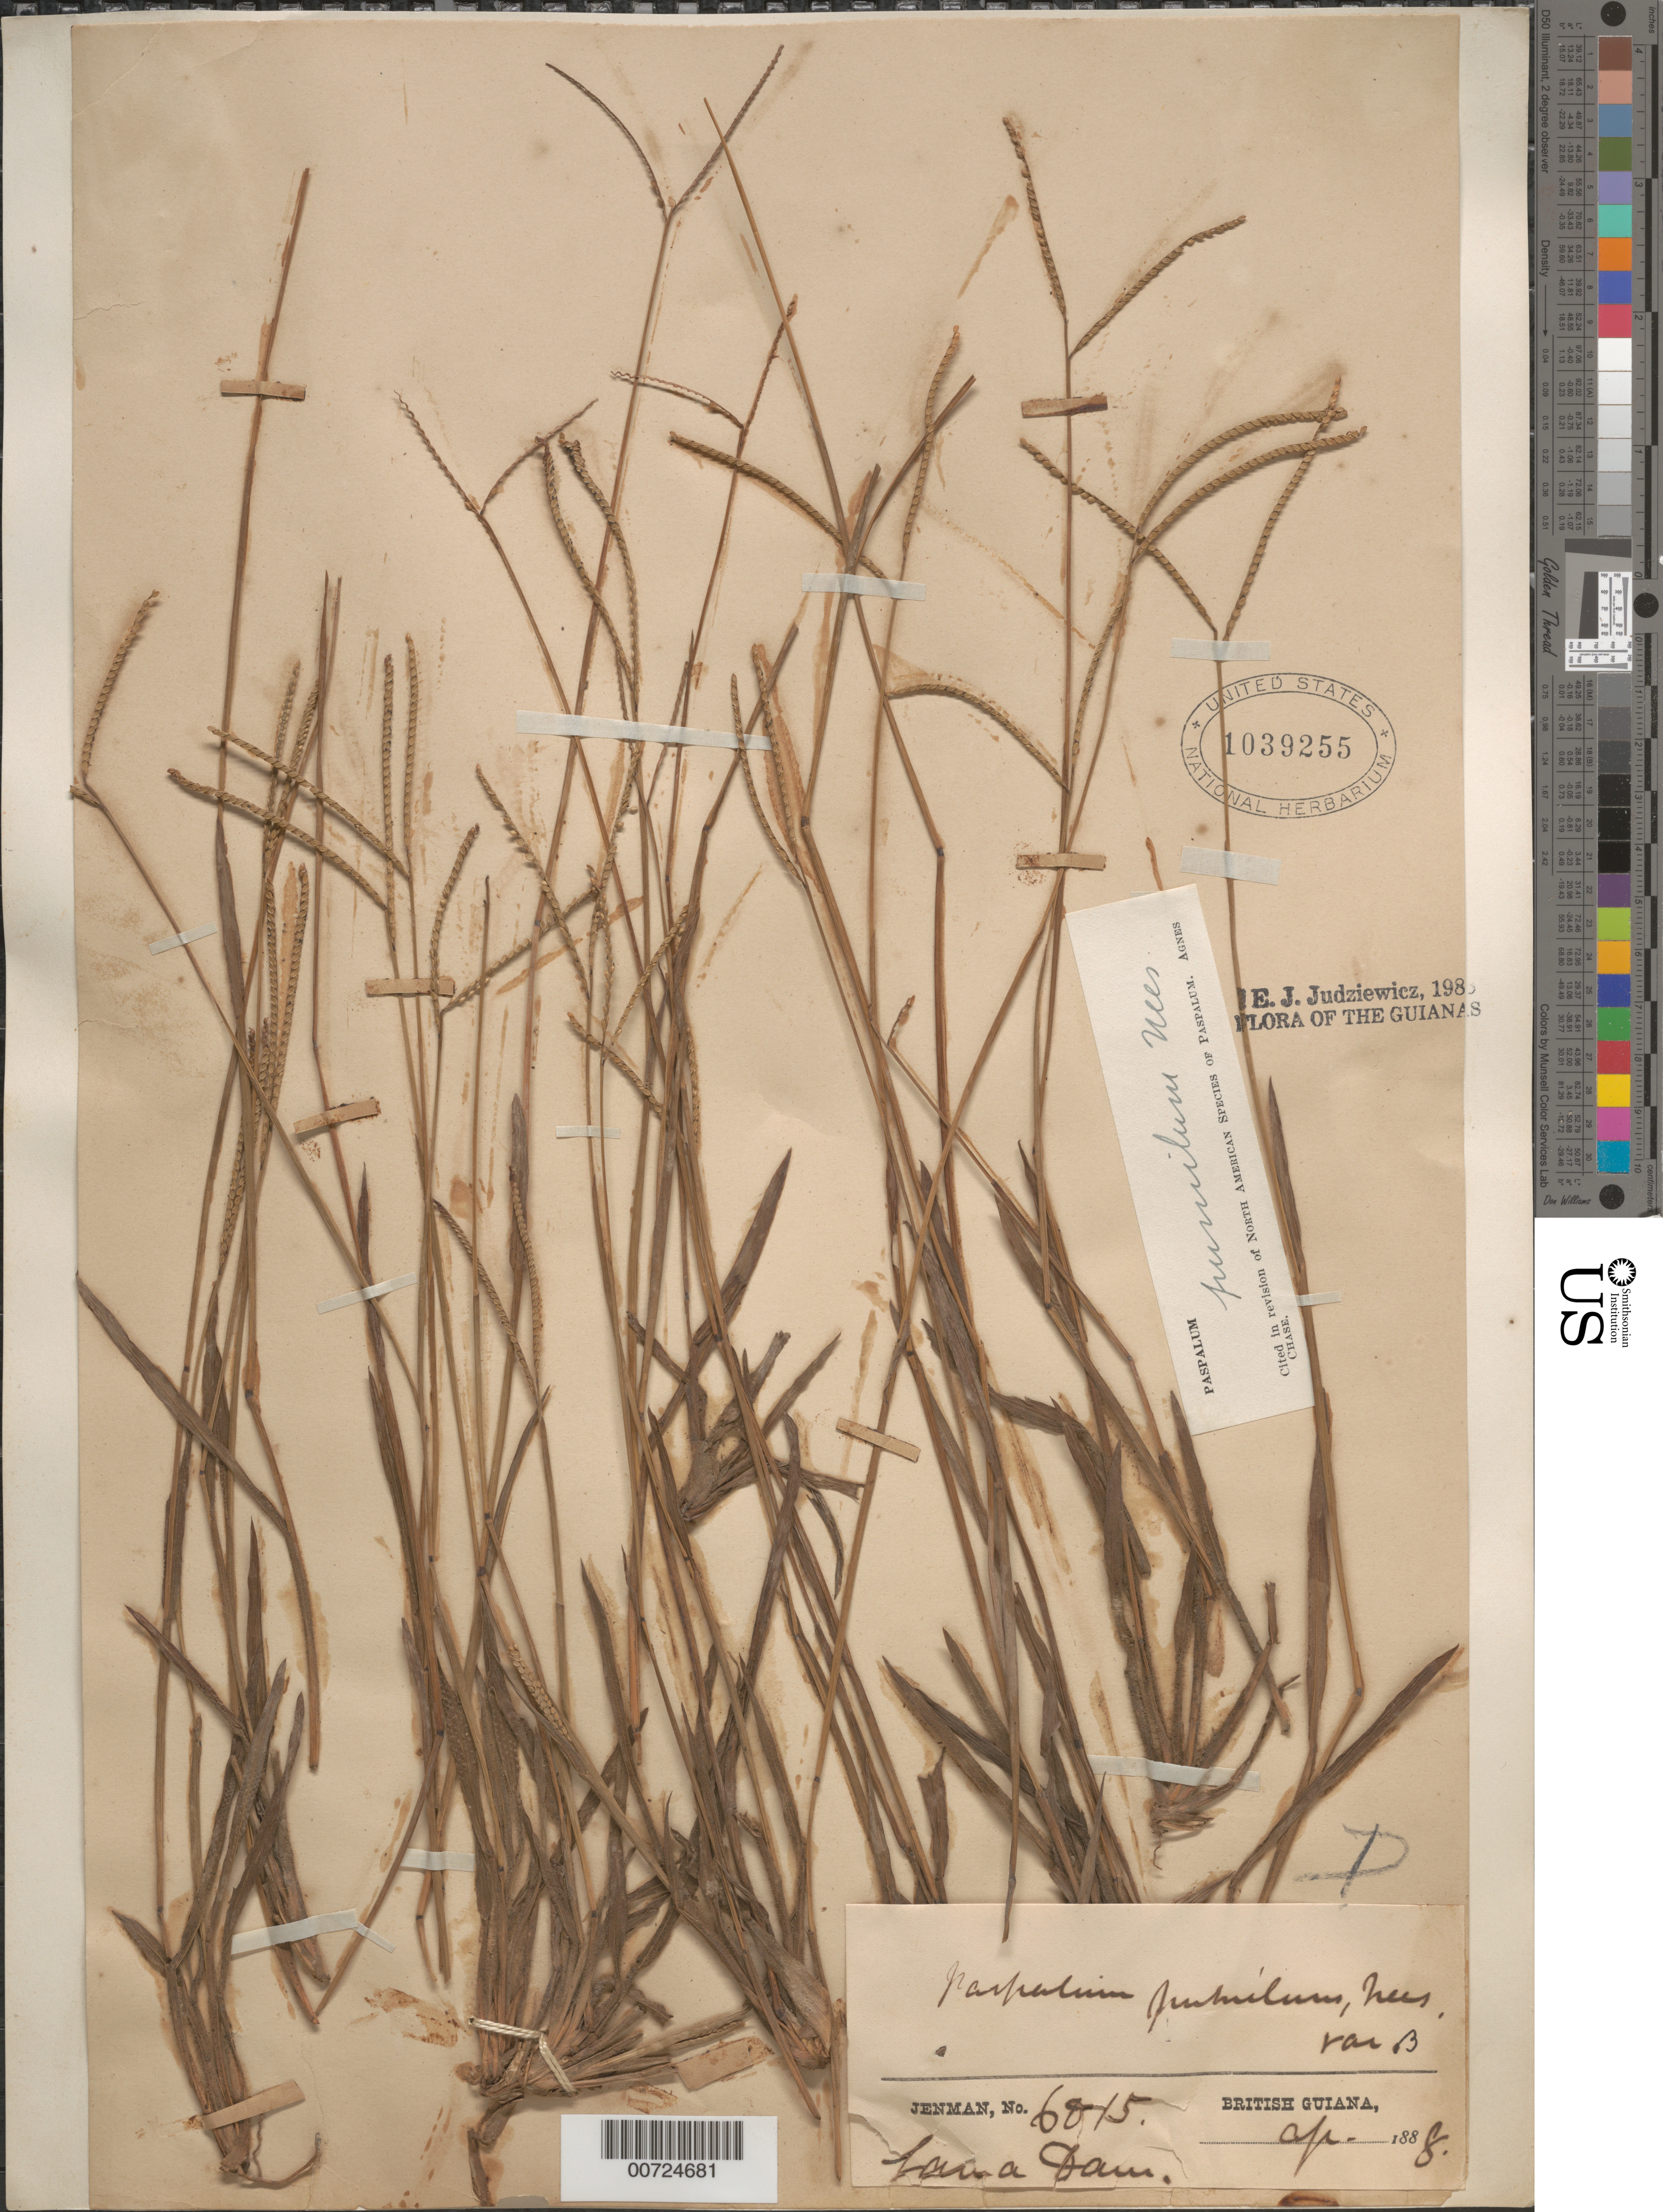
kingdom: Plantae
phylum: Tracheophyta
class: Liliopsida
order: Poales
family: Poaceae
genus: Paspalum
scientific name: Paspalum pumilum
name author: Nees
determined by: Judziewicz, E. J.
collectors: G. S. Jenman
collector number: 6815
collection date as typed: April 1888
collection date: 1888-04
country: Guyana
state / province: Demerara-Mahaica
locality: Lama Dam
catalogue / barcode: US 1039255